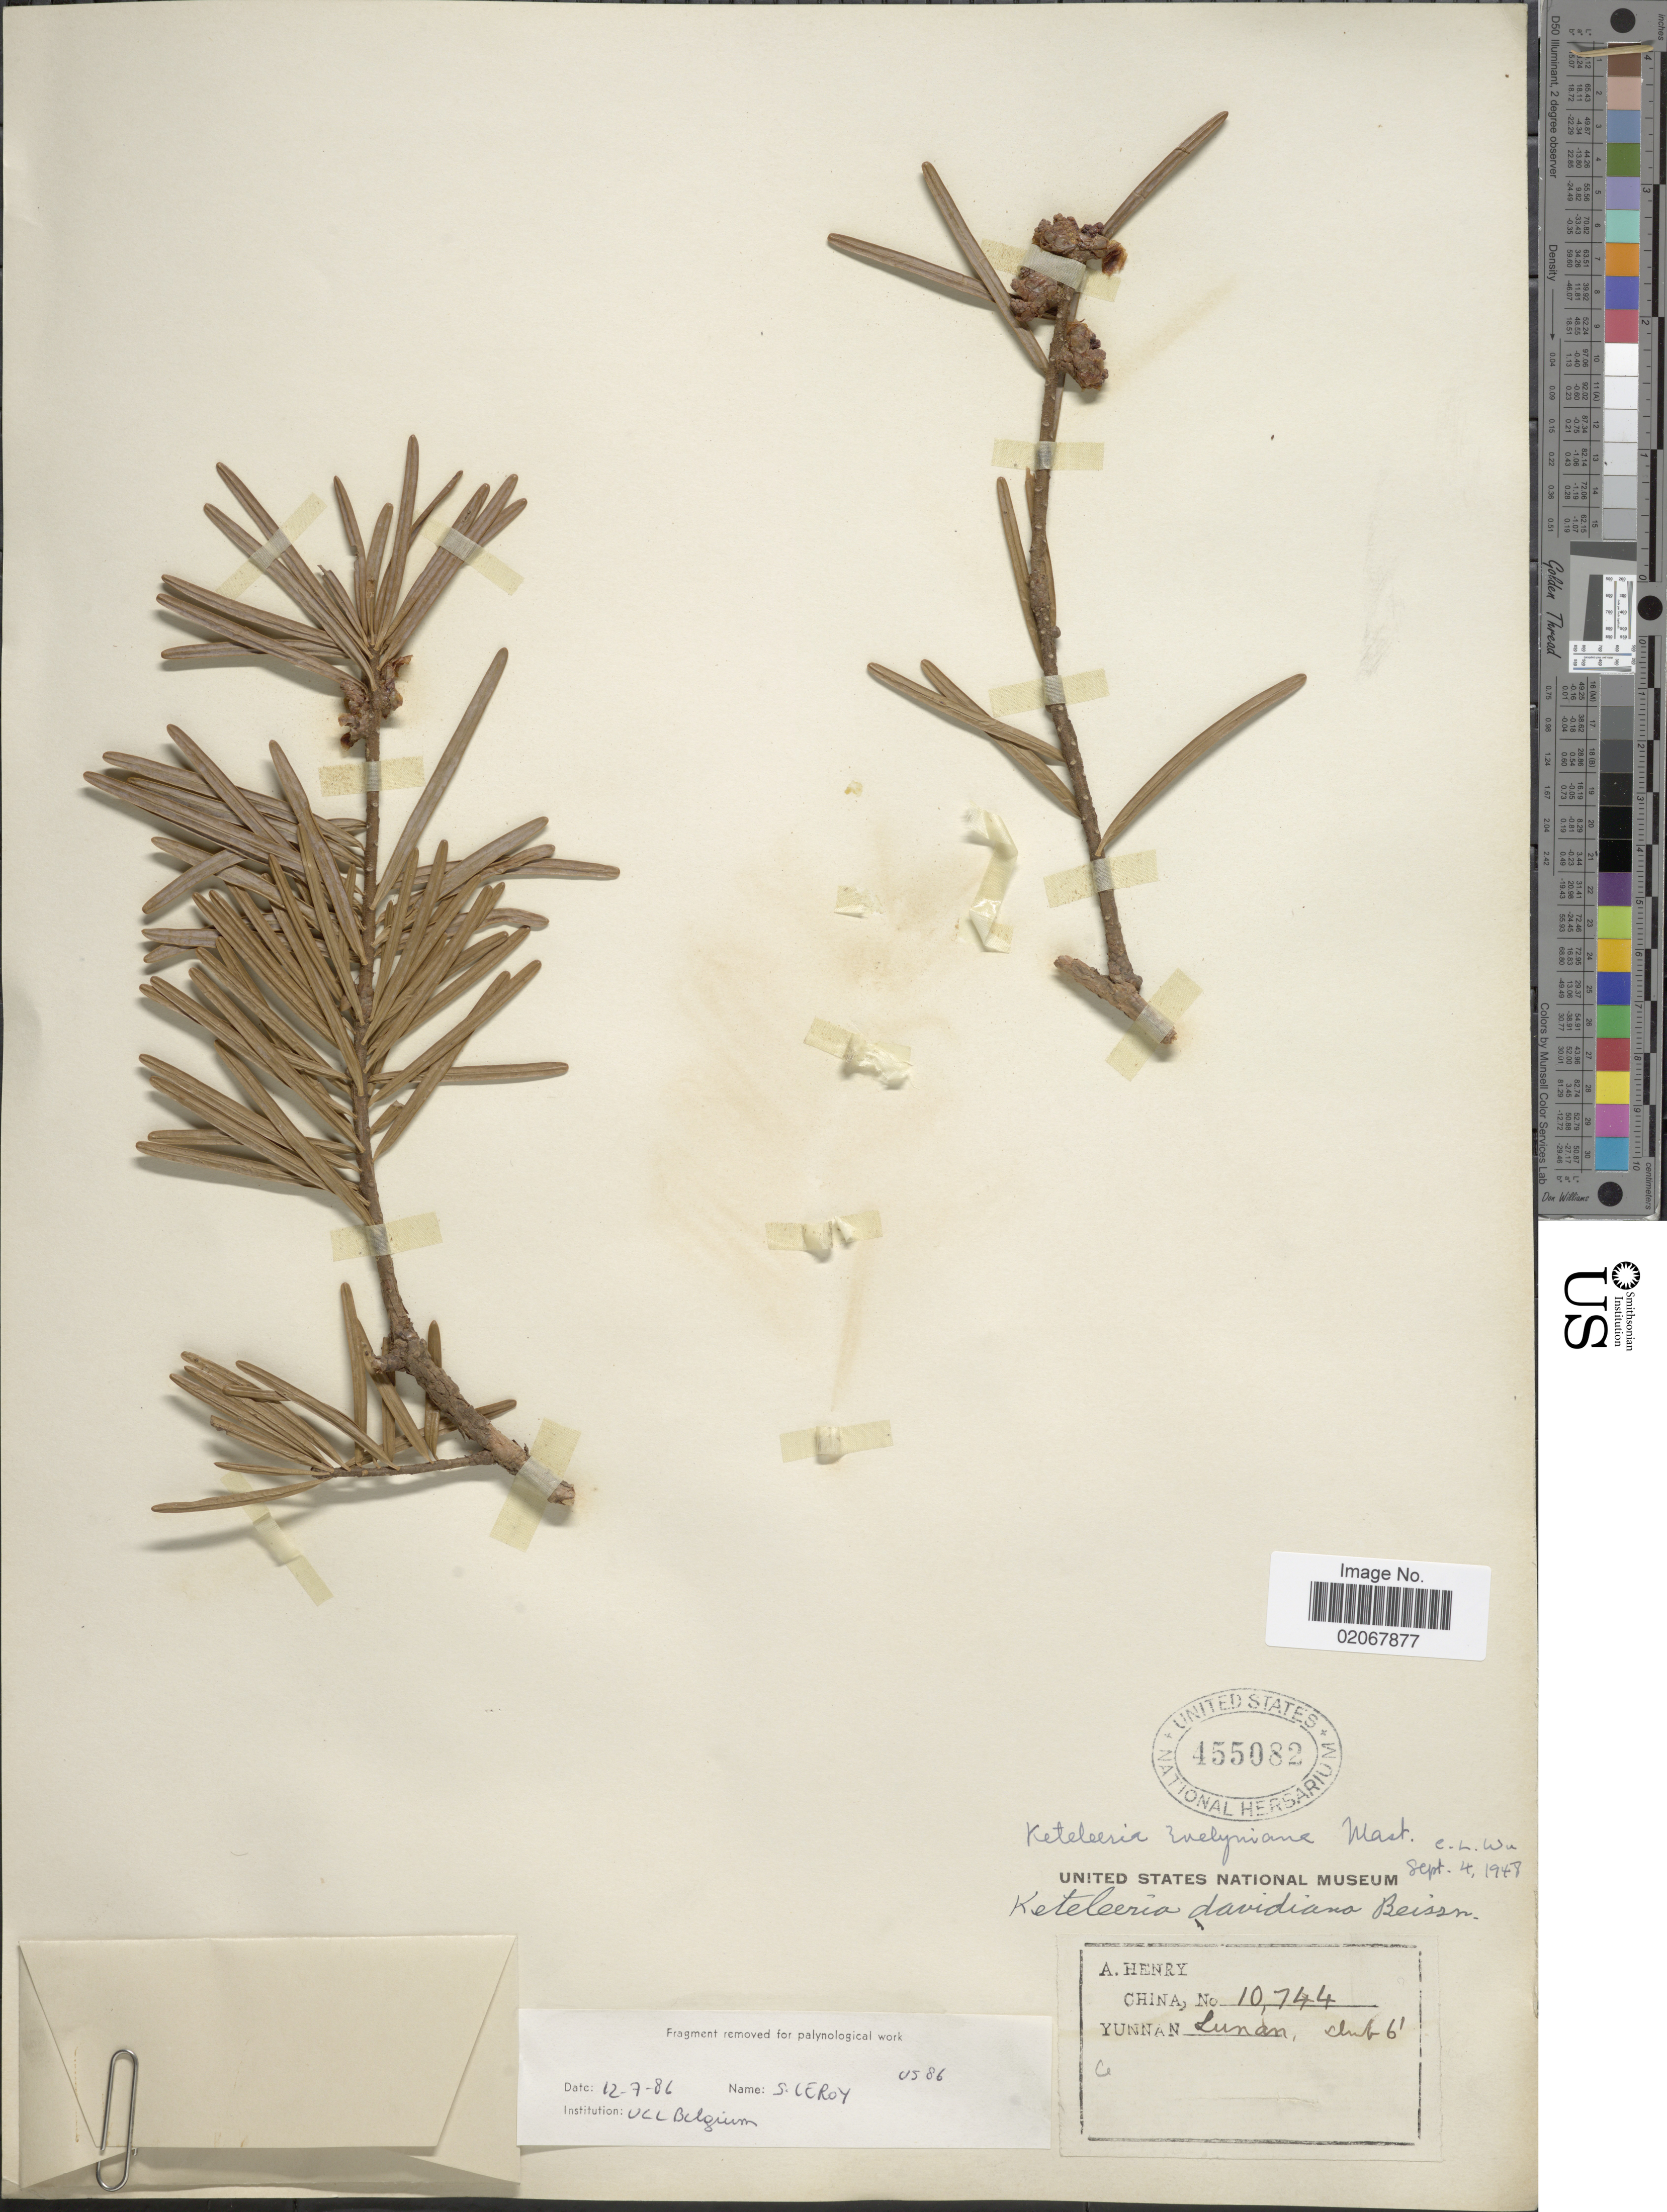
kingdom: Plantae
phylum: Tracheophyta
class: Pinopsida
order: Pinales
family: Pinaceae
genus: Keteleeria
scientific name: Keteleeria evelyniana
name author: Mast.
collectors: A. Henry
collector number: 10744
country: China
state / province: Yunnan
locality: Lunan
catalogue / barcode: US 455082